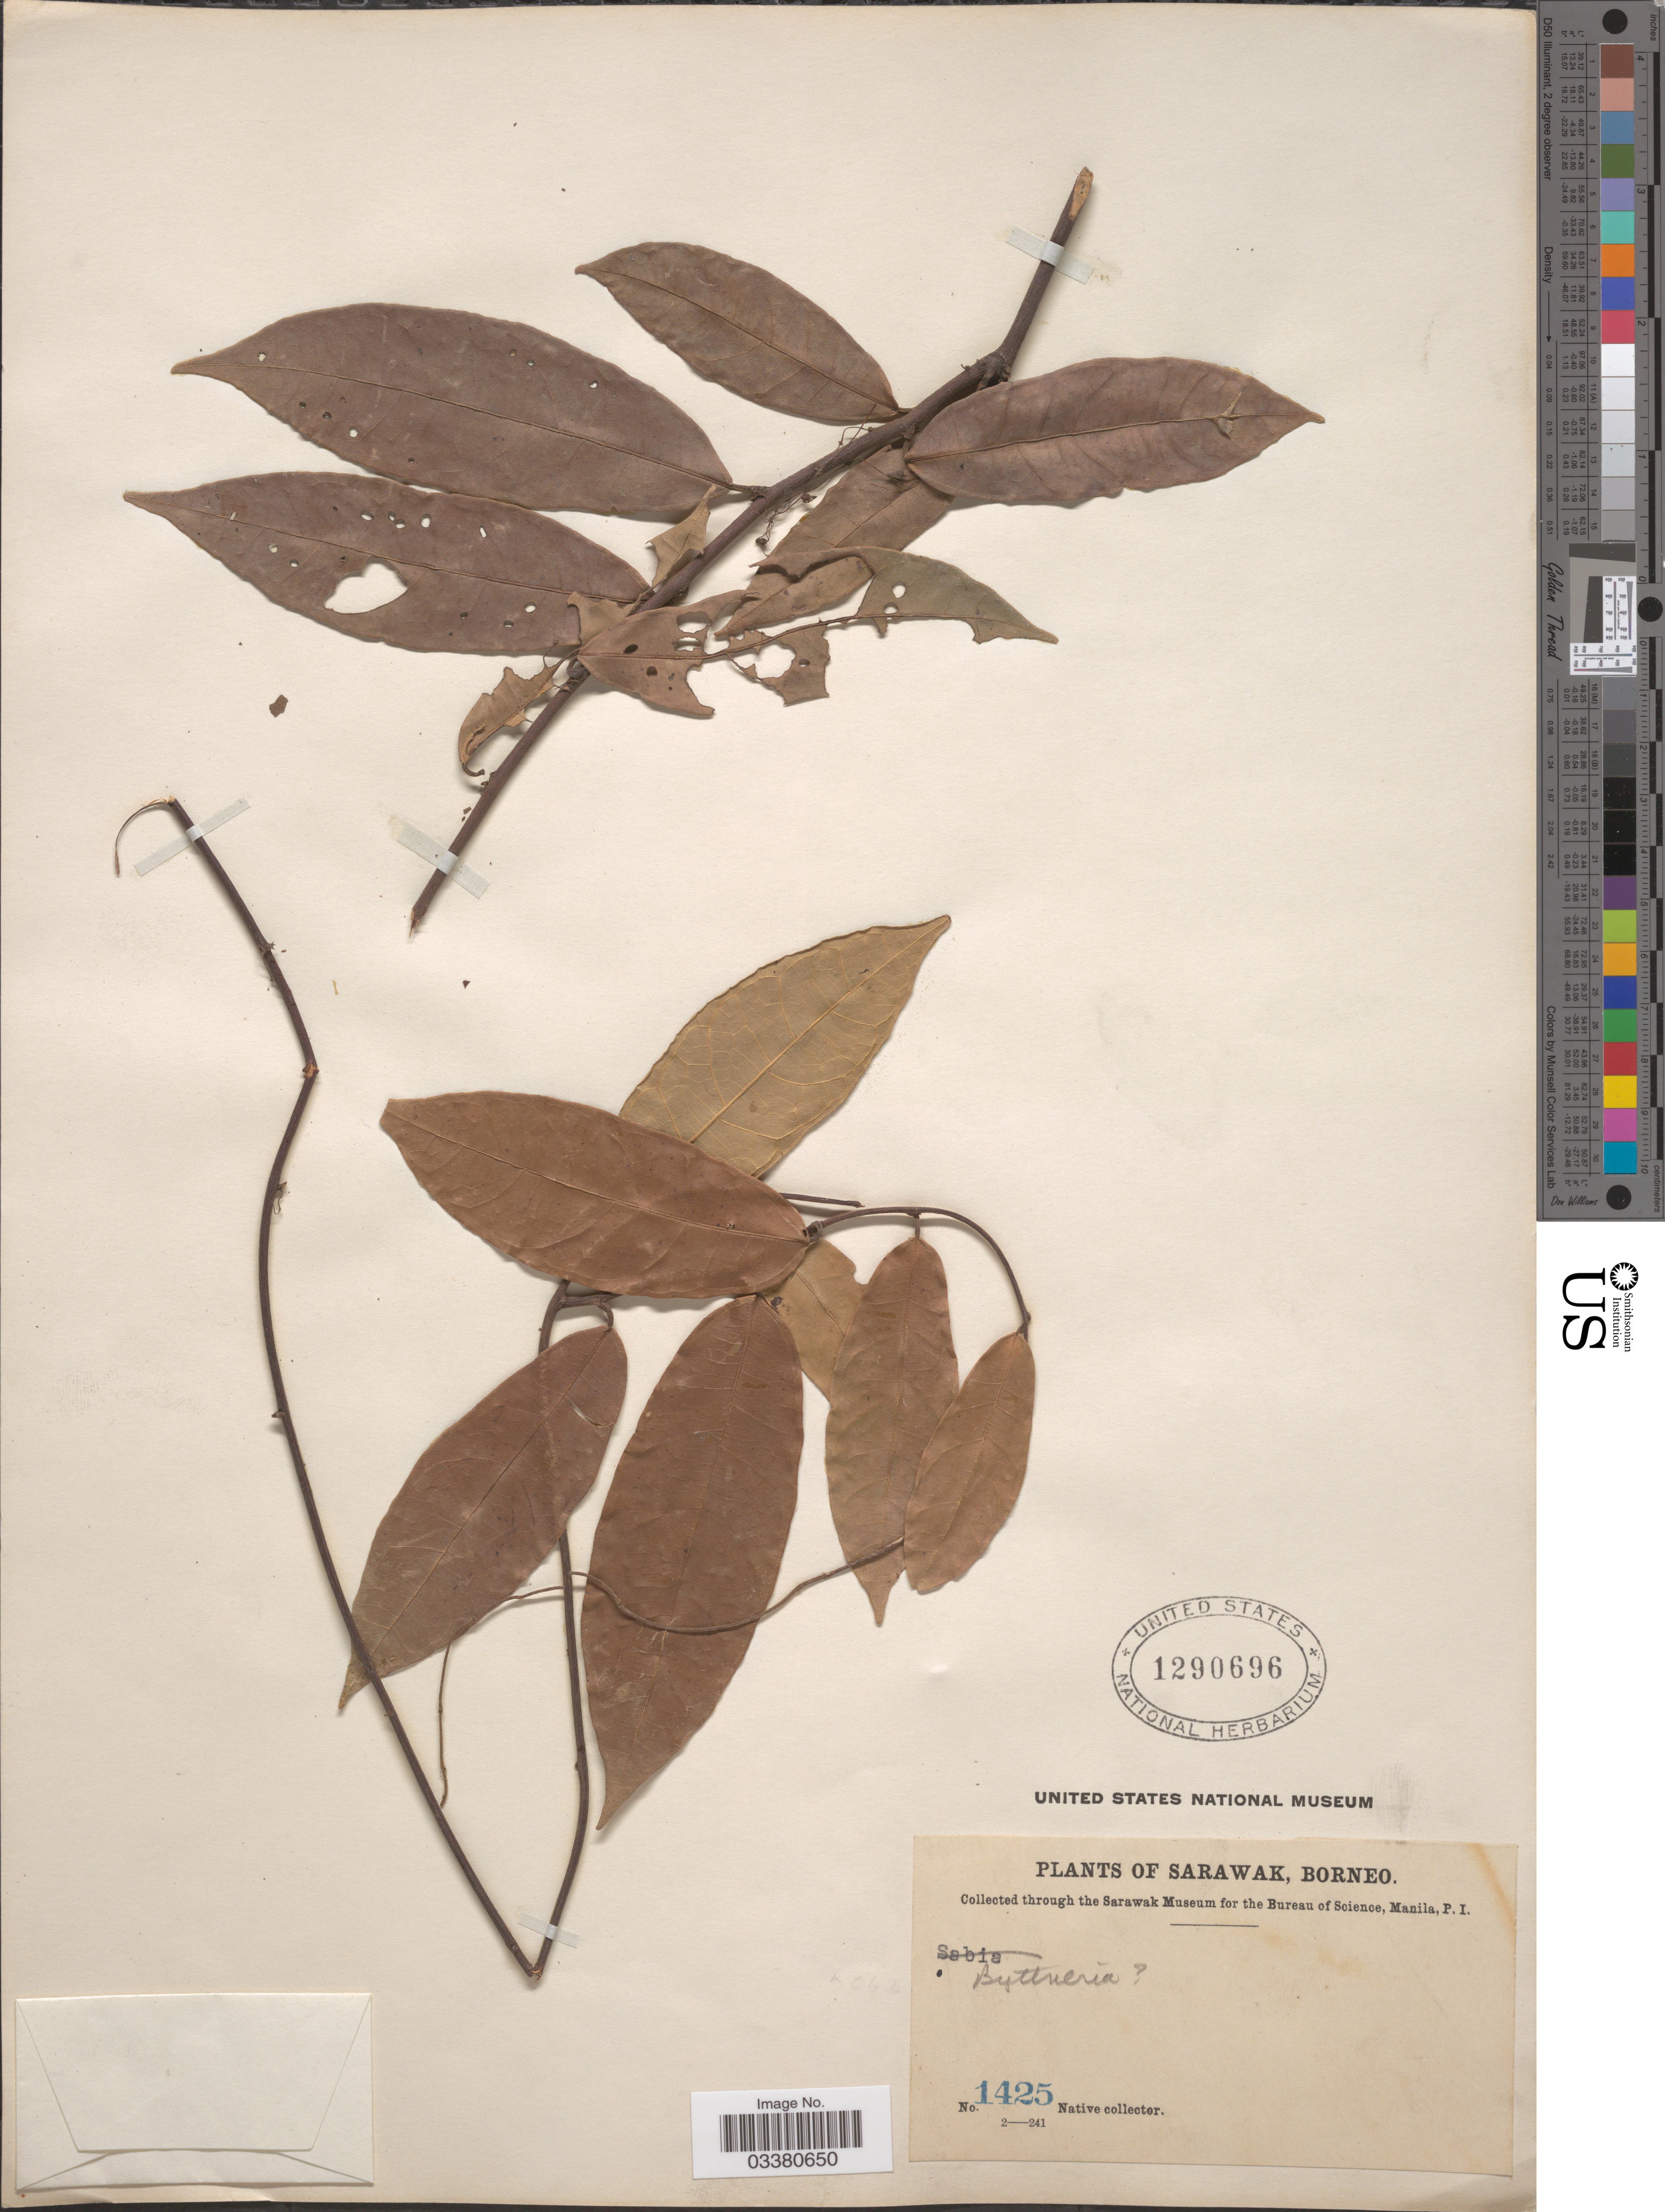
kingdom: Plantae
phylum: Tracheophyta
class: Magnoliopsida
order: Malvales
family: Malvaceae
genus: Byttneria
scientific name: Byttneria sp.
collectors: Native collector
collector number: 1425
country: Malaysia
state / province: Sarawak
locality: Borneo.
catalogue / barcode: US 1290696